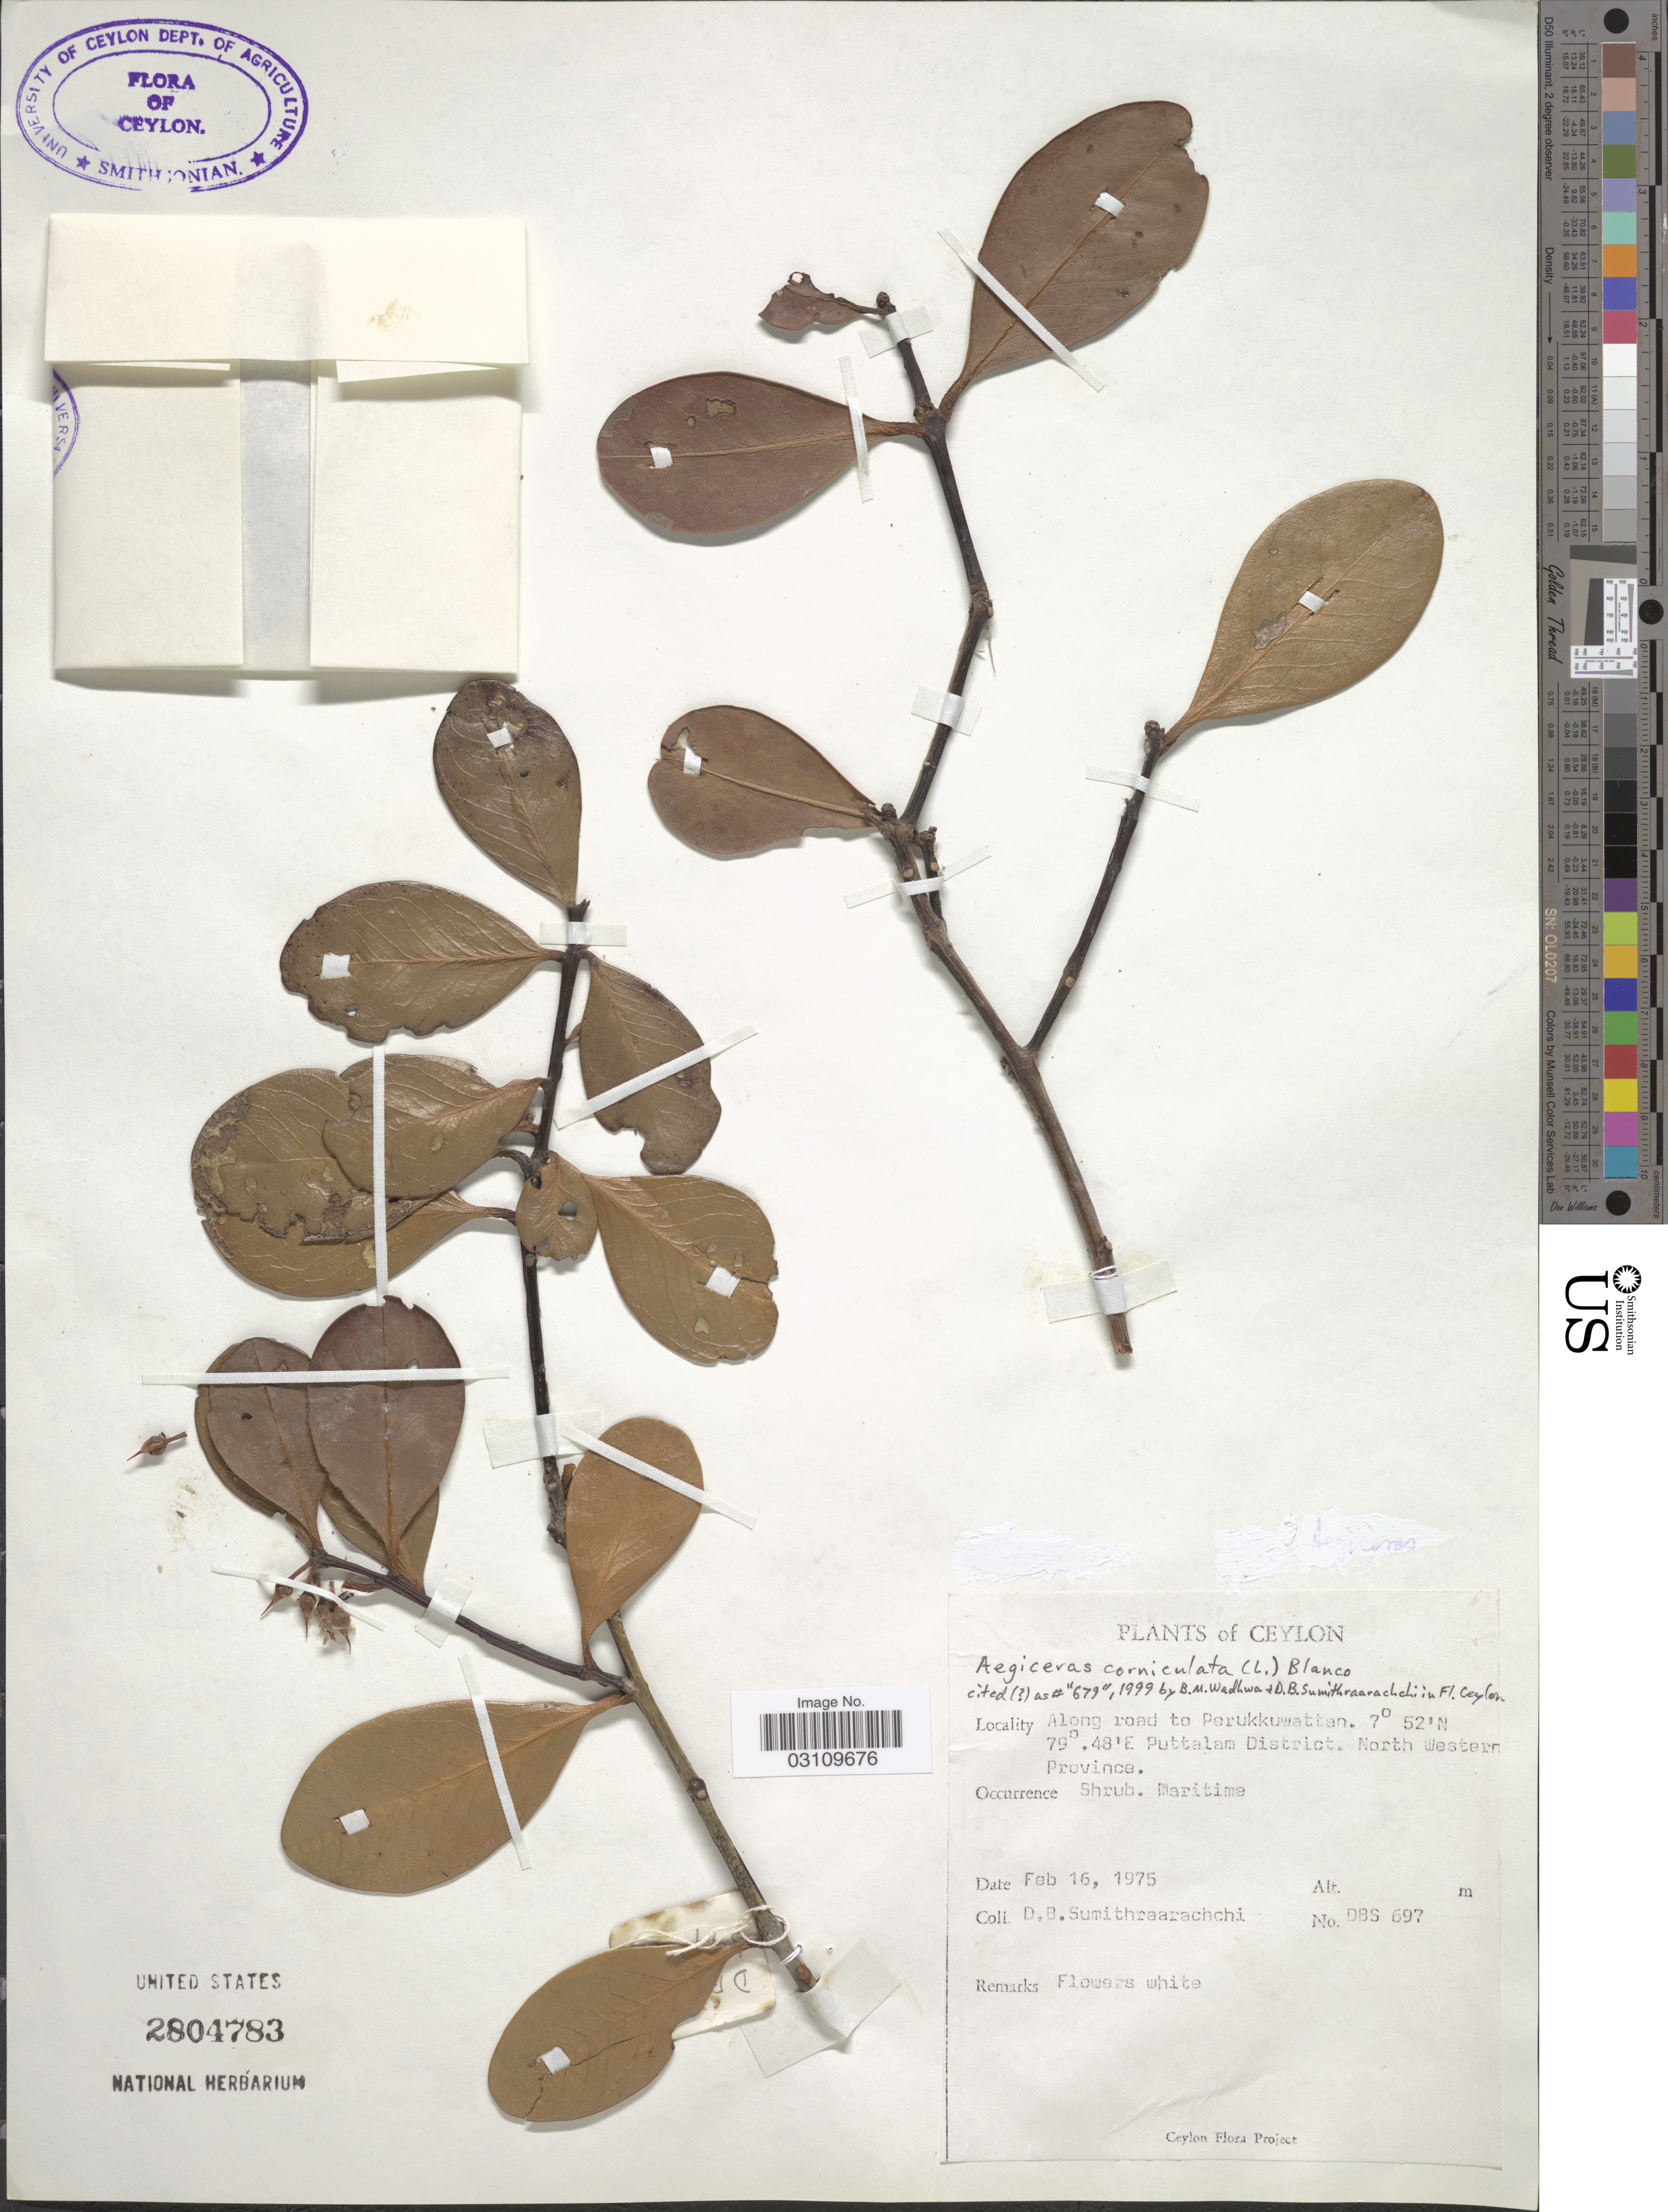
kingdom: Plantae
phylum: Tracheophyta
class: Magnoliopsida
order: Ericales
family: Primulaceae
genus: Aegiceras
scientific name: Aegiceras corniculatum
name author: (L.) Blanco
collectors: D. B. Sumithraarachchi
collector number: DBS697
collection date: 1975-02-16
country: Sri Lanka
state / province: North Western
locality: Ceylon. Along road to Perukkuwattan, Puttalam District. North Western Province.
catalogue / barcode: US 2804783